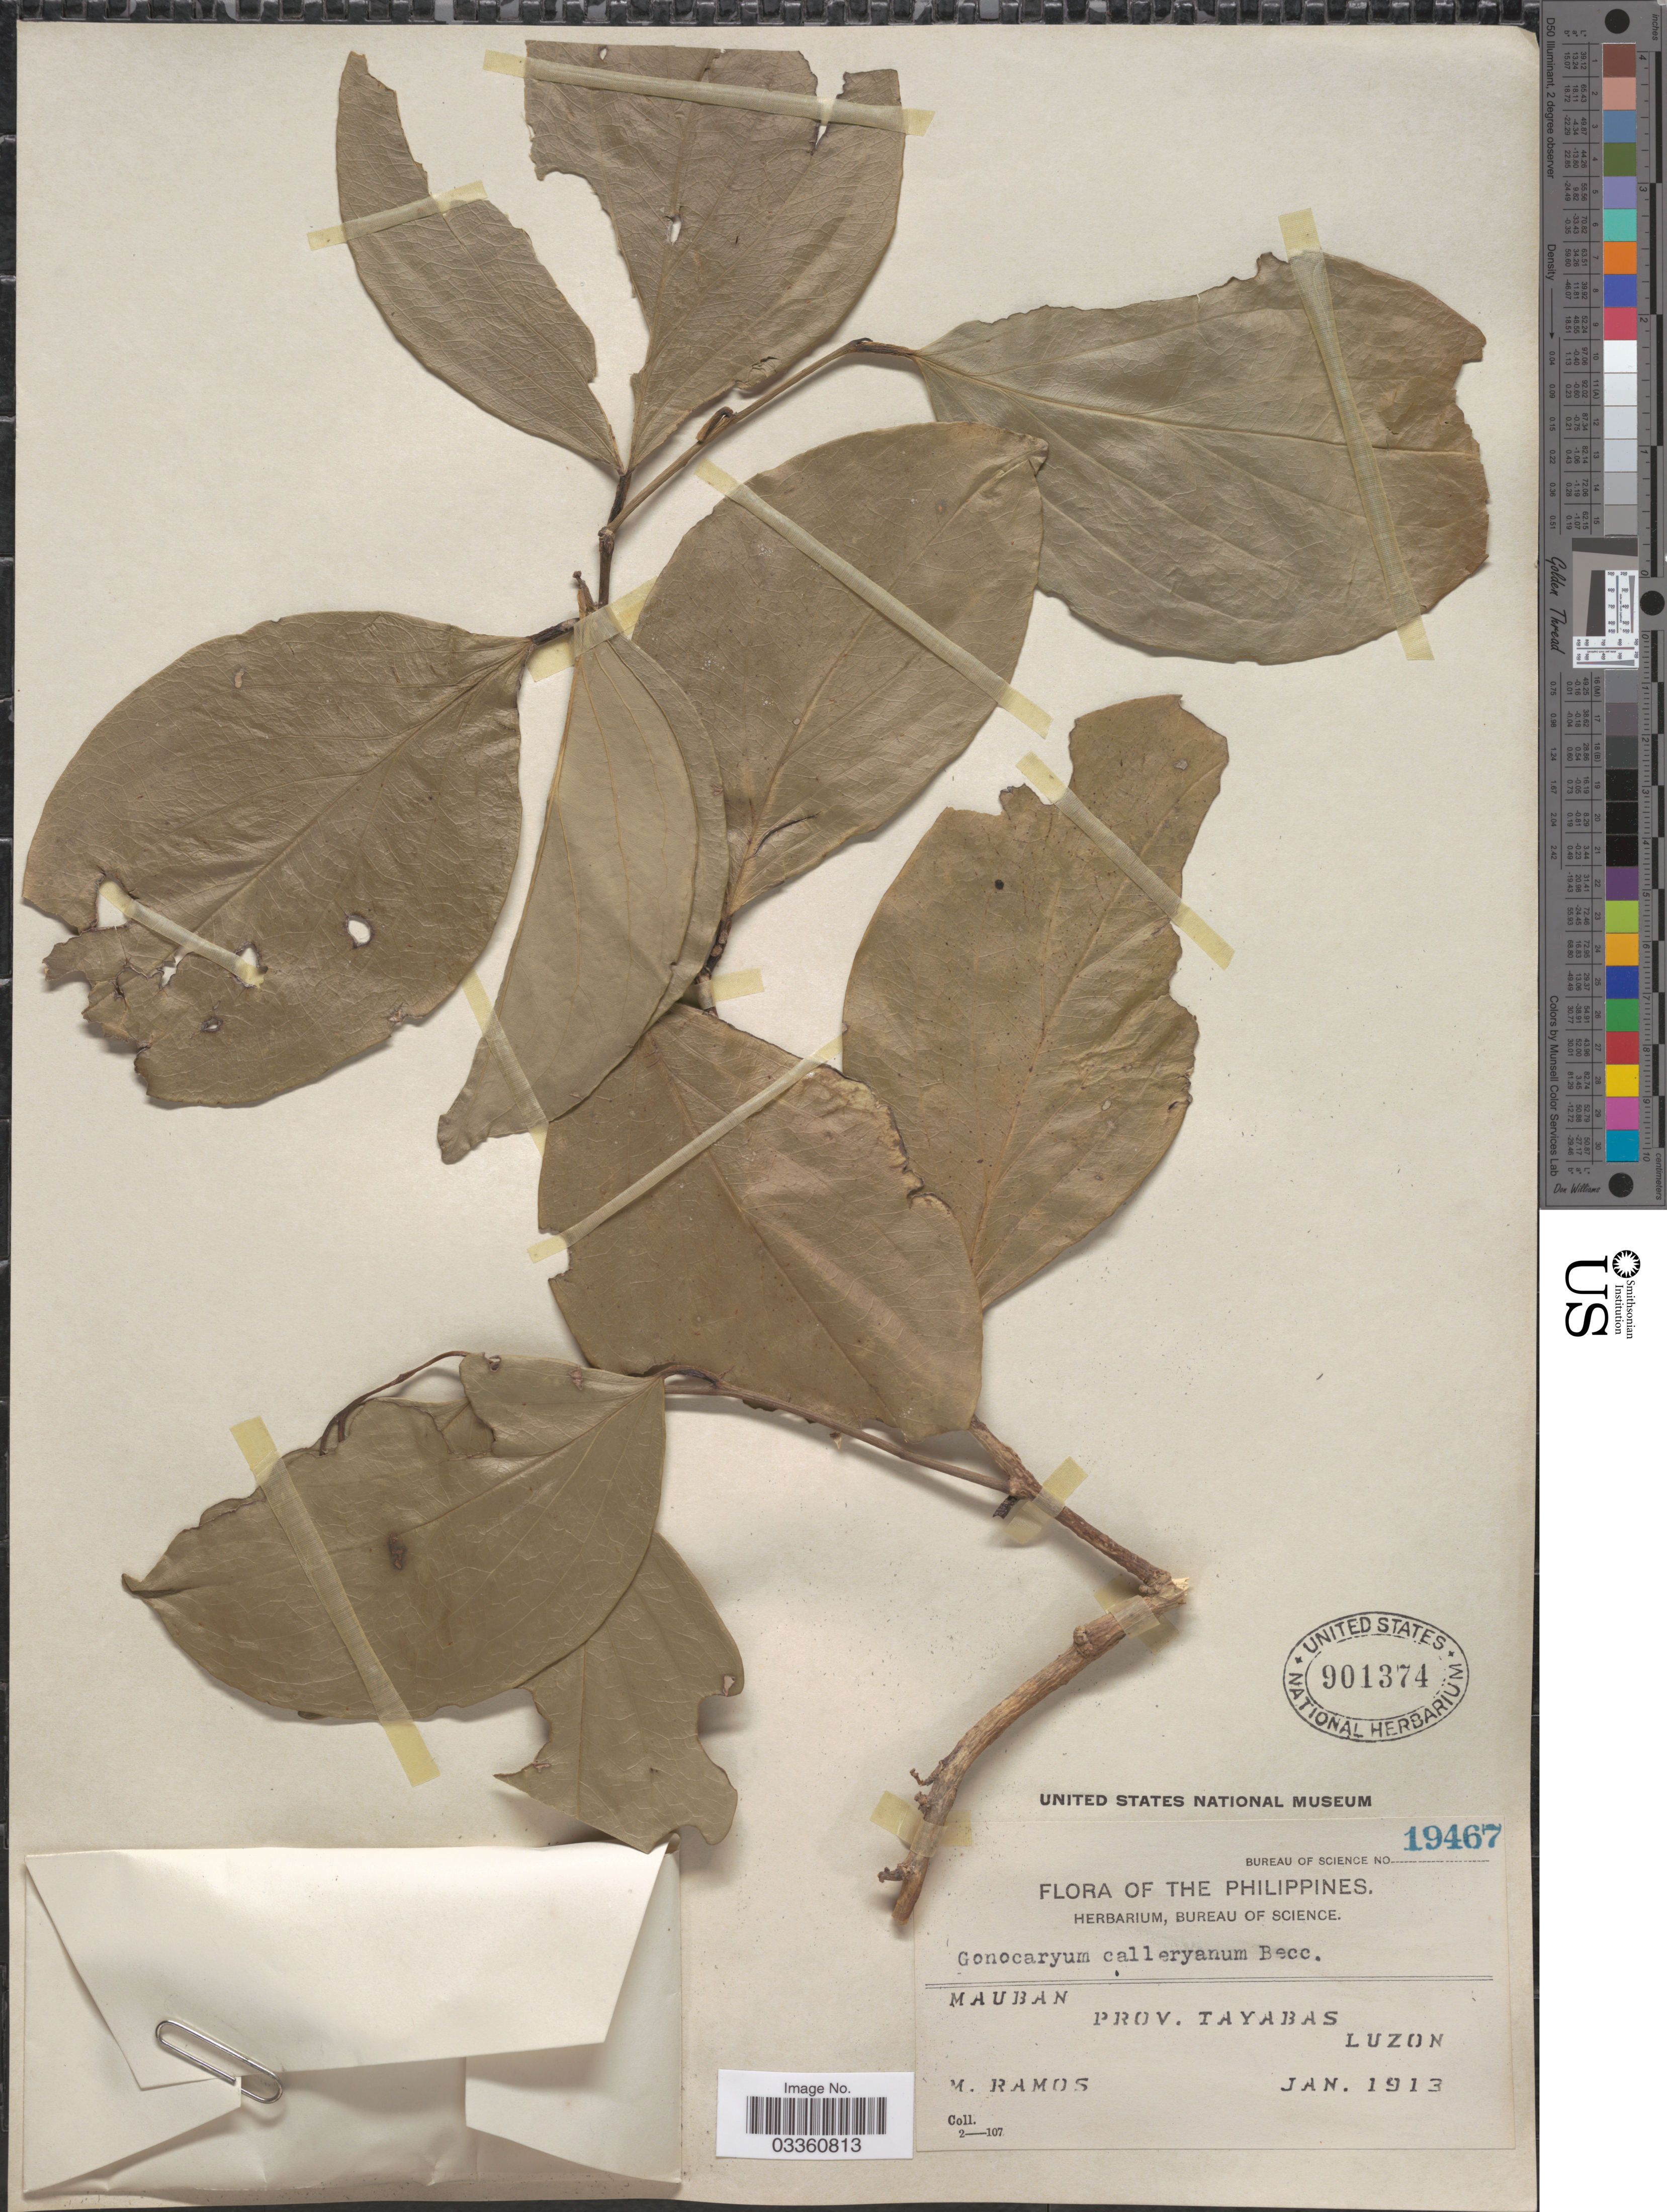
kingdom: Plantae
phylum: Tracheophyta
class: Magnoliopsida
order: Cardiopteridales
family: Cardiopteridaceae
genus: Gonocaryum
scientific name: Gonocaryum calleryanum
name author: (Baill.) Becc.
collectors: M. Ramos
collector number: Bureau of Science 19467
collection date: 1913-01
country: Philippines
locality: Mauban. Prov. Tayabas. Luzon.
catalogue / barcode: US 901374